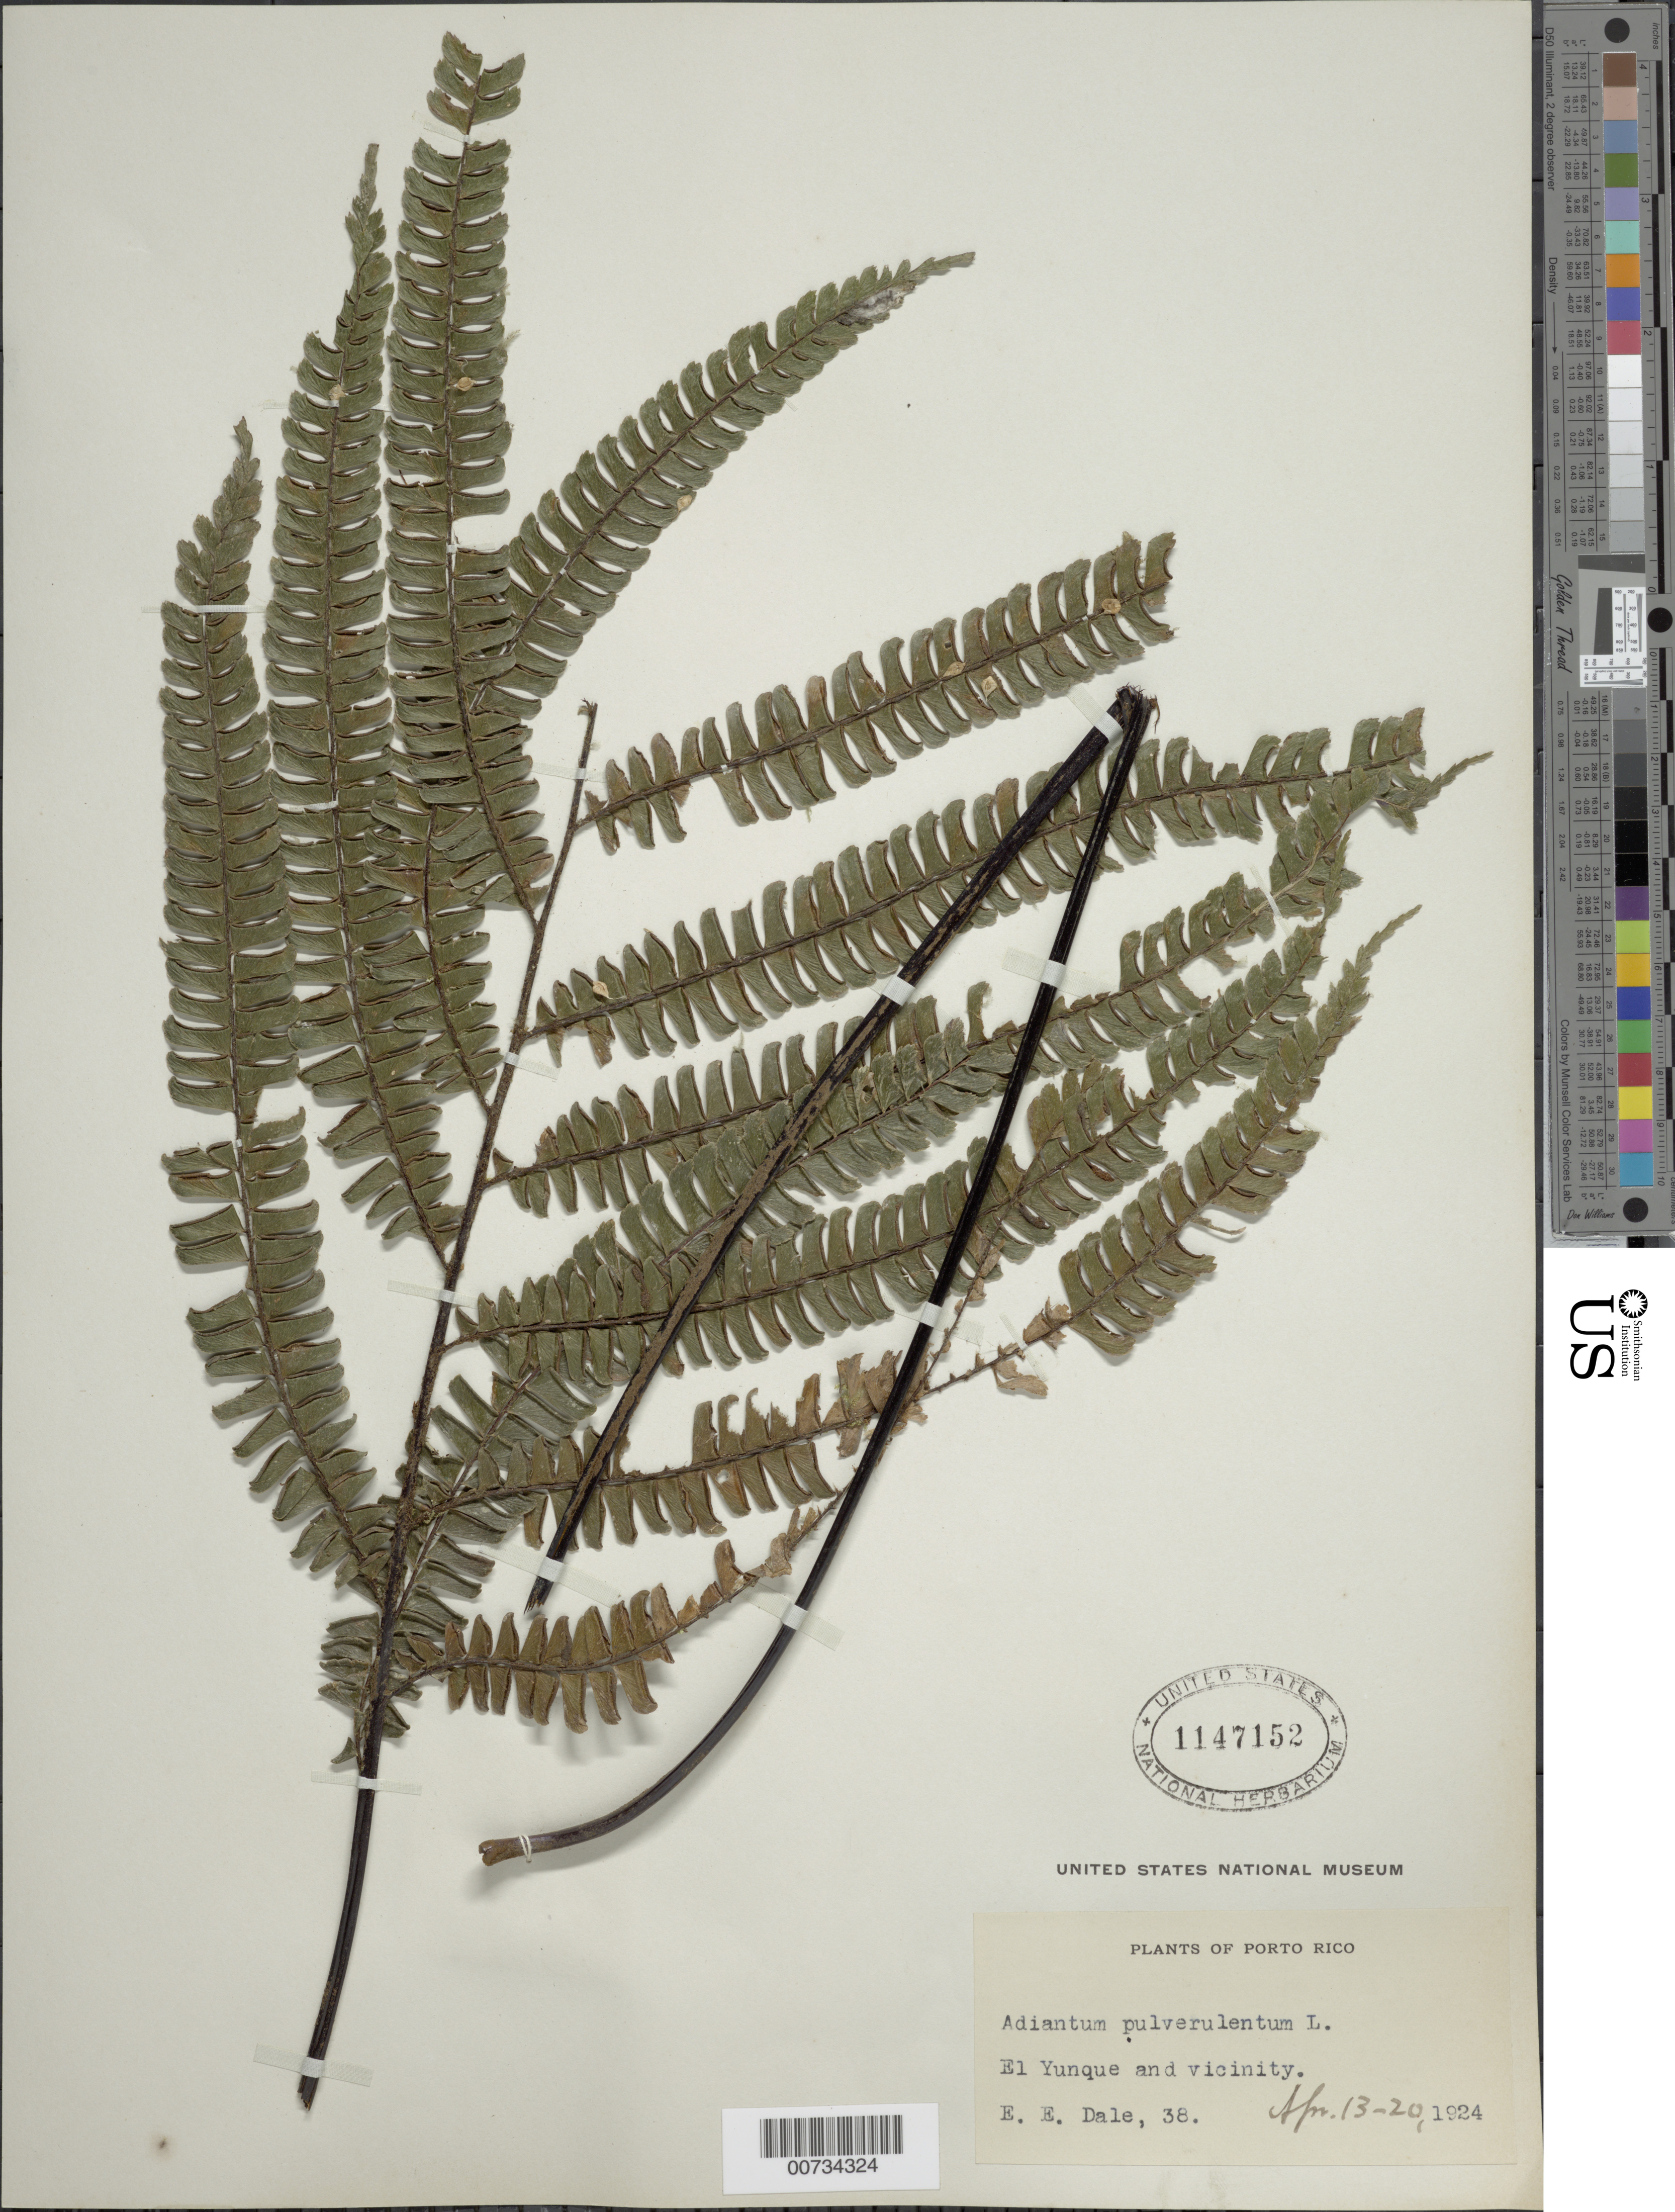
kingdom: Plantae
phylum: Tracheophyta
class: Polypodiopsida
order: Polypodiales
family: Pteridaceae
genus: Adiantum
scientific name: Adiantum pulverulentum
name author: L.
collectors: E. Dale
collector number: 38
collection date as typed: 13 Apr 1924 to 20 Apr 1924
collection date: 1924-04-13/1924-04-20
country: Puerto Rico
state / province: Río Grande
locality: El Yunque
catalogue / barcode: US 1147152